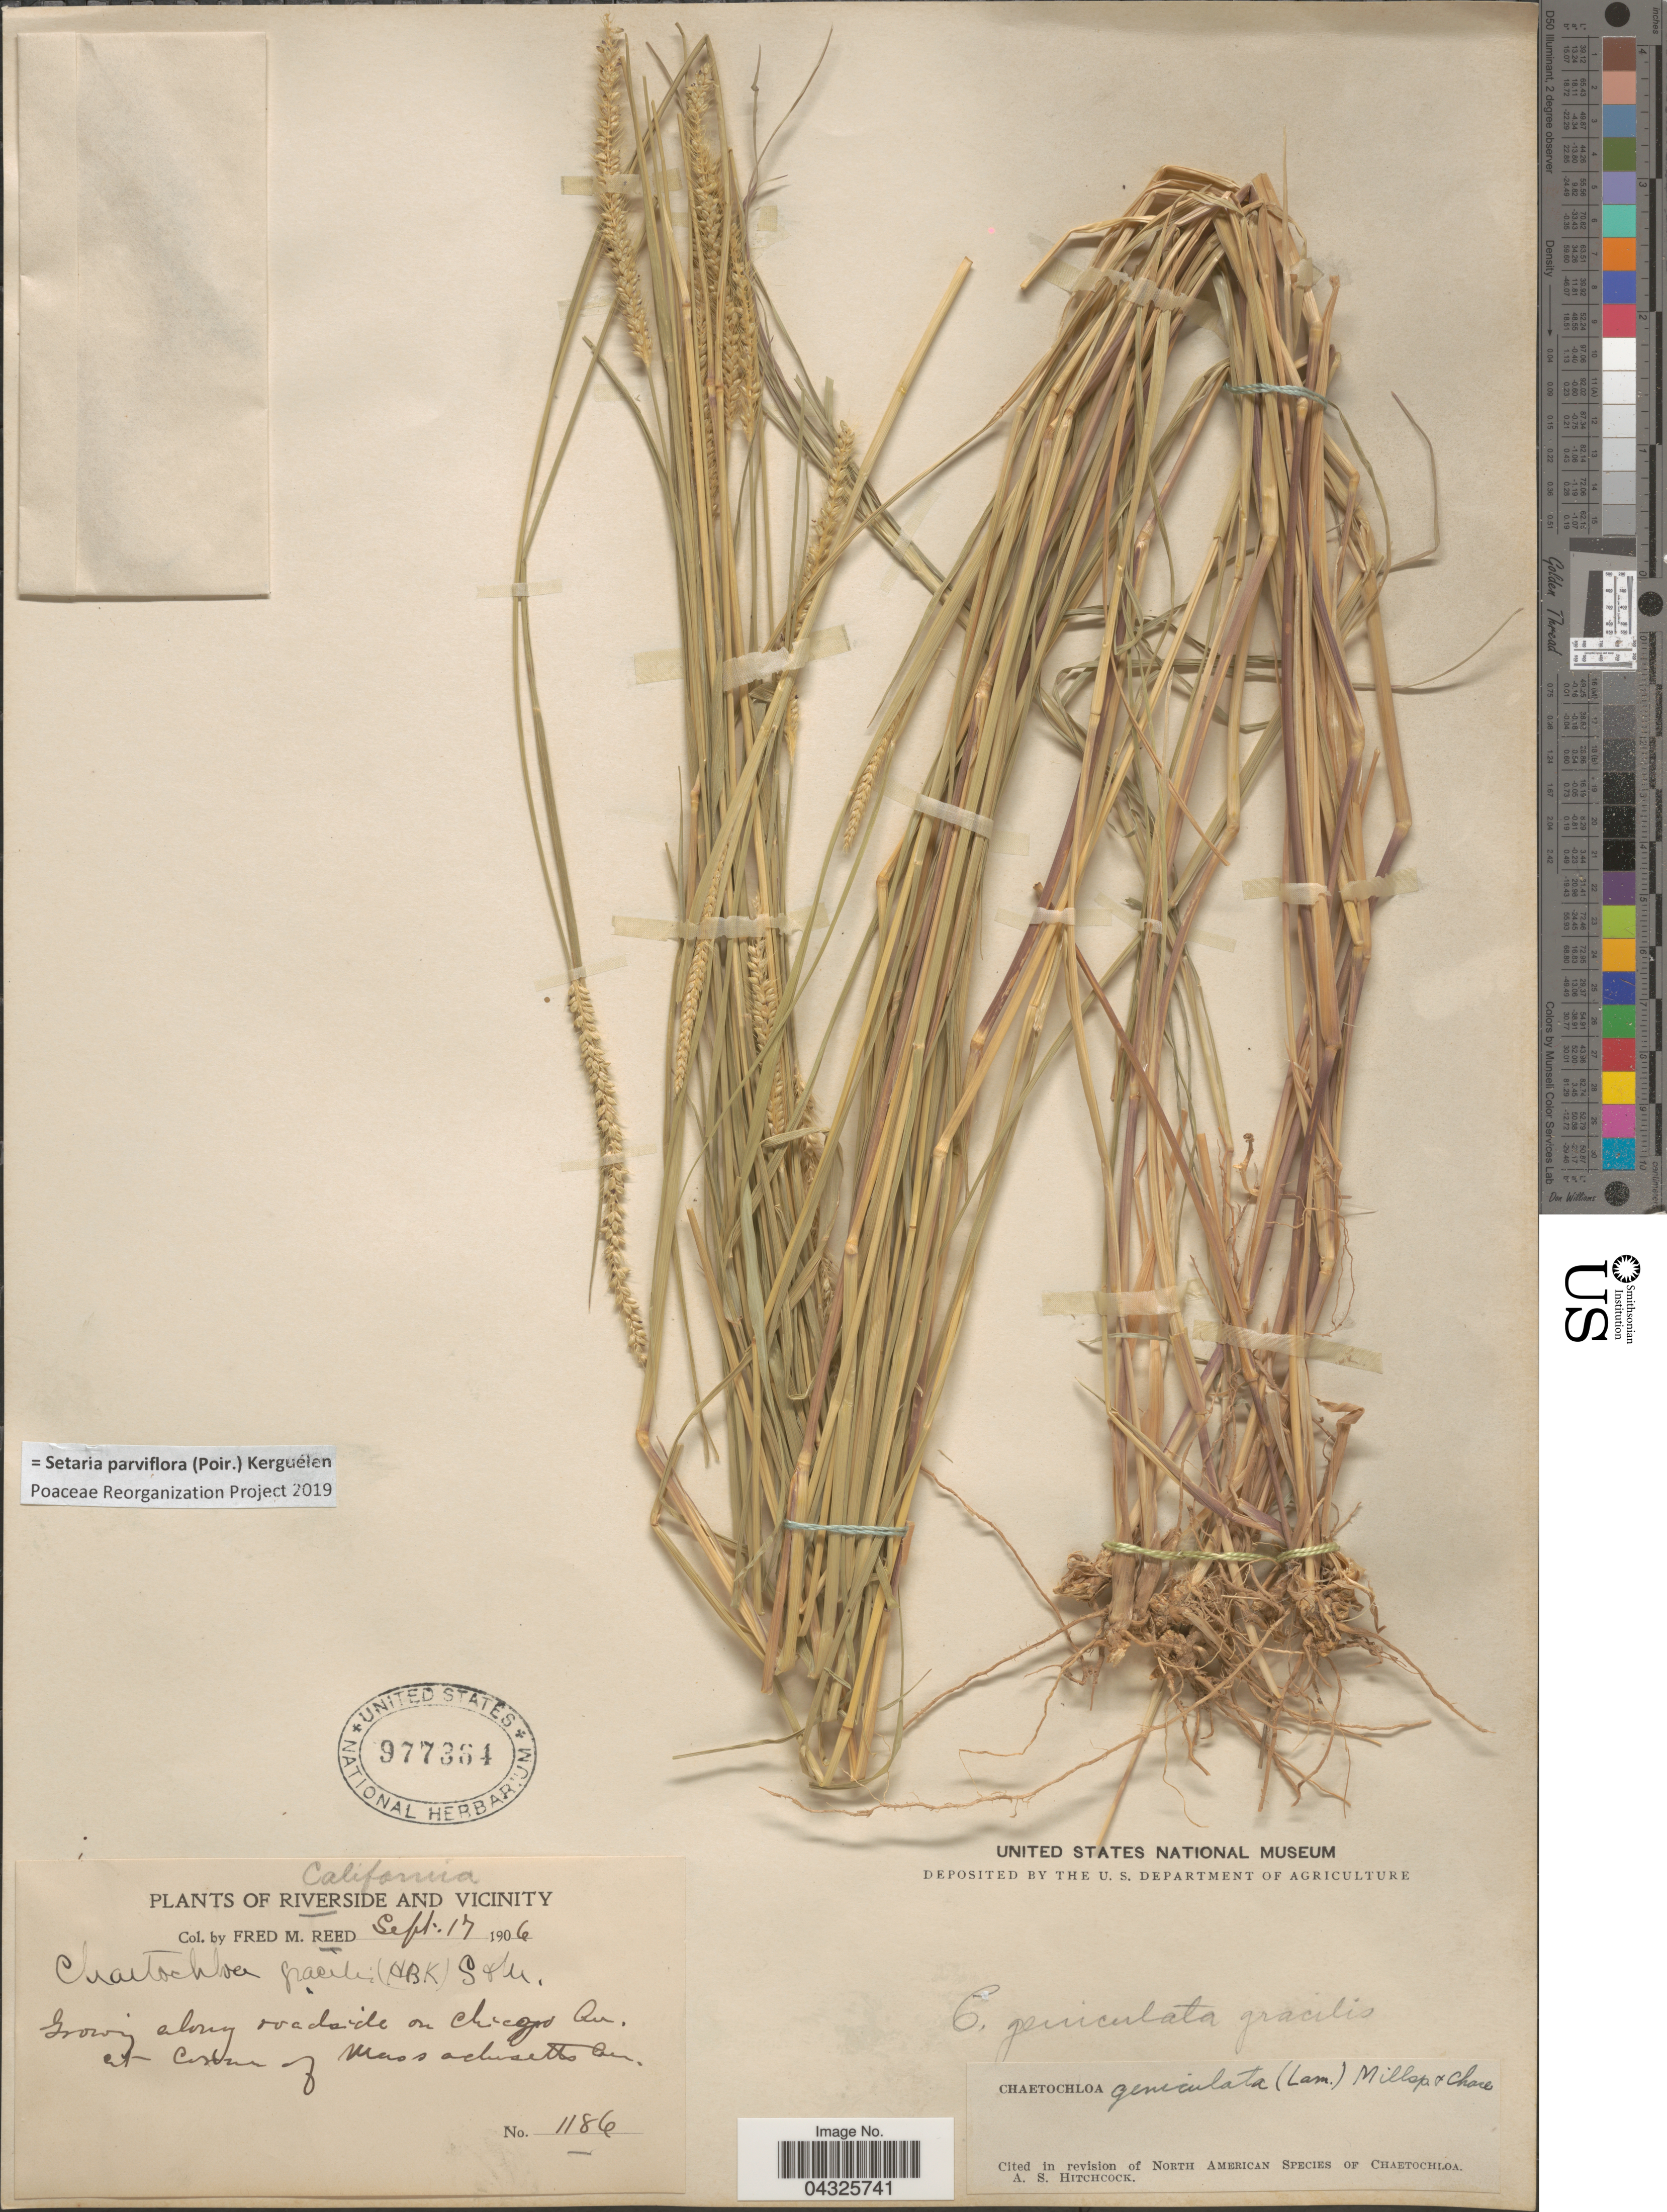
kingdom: Plantae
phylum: Tracheophyta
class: Liliopsida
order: Poales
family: Poaceae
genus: Setaria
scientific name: Setaria parviflora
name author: (Poir.) Kerguélen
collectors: F. Reed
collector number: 1186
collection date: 1906-09-17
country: United States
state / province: California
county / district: Riverside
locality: Riverside and Vicinity. Along roadside on Chicago Ave.. at corner of Massachusetts Ave.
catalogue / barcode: US 977364